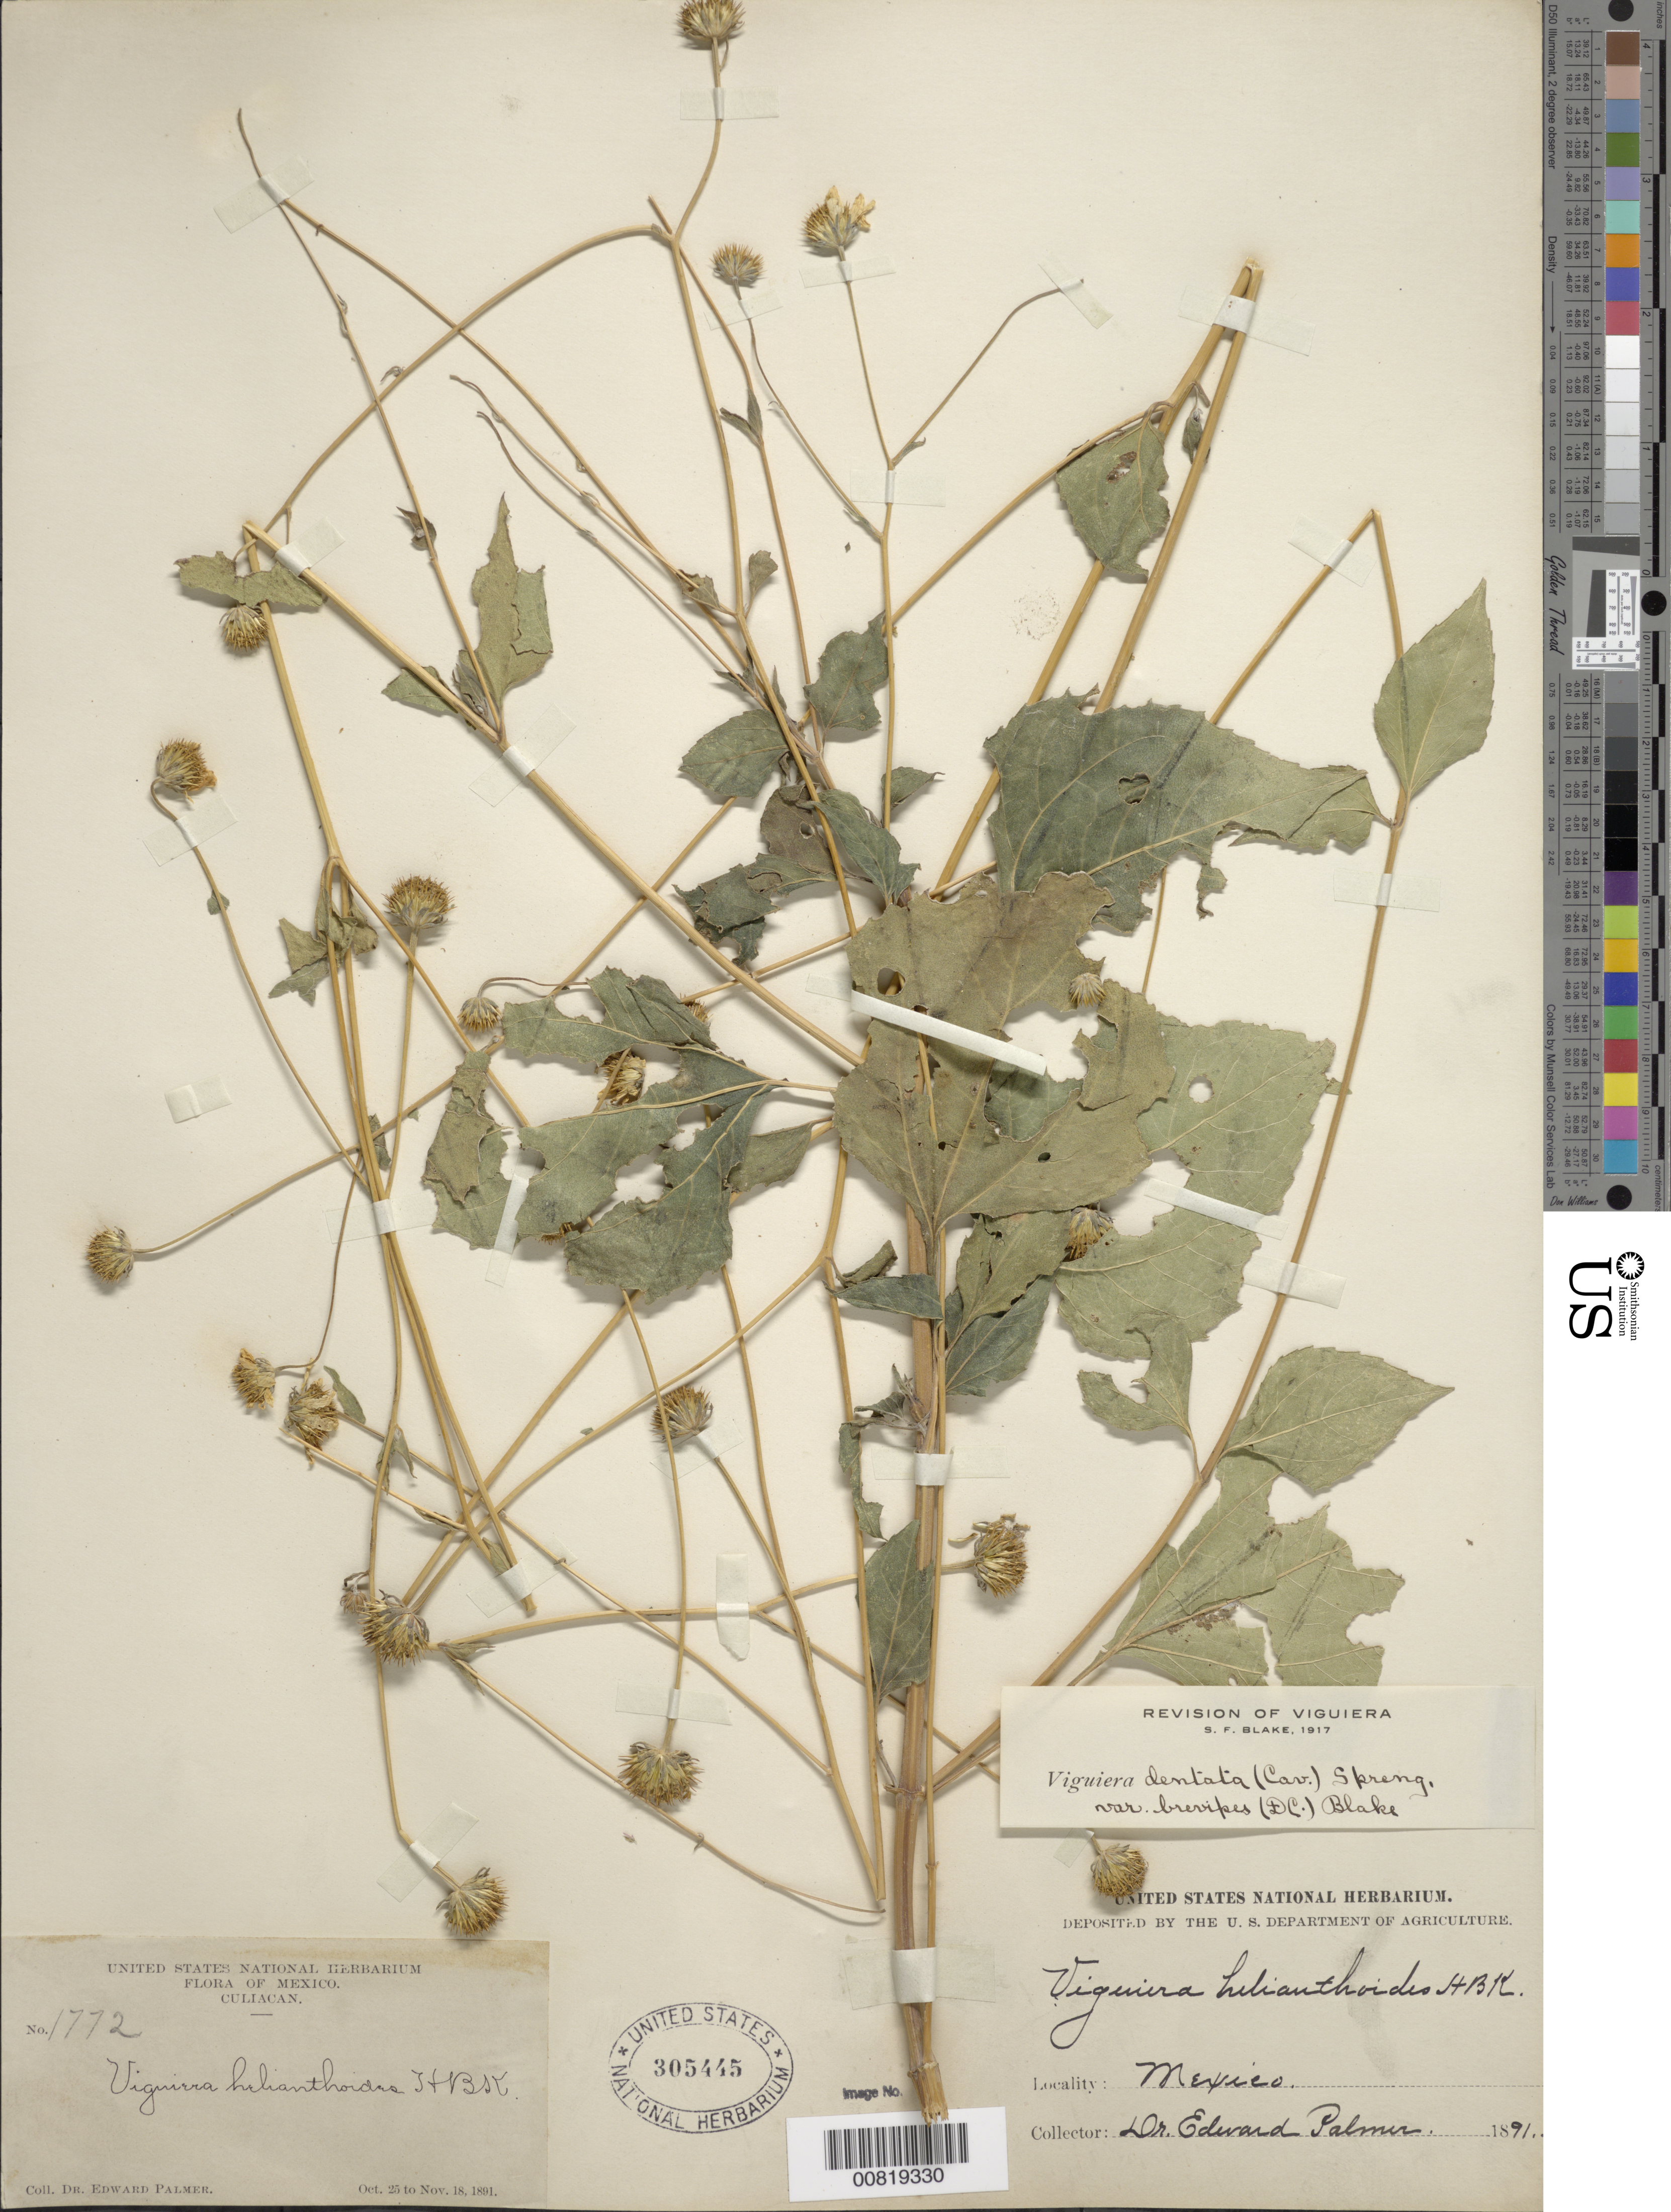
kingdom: Plantae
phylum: Tracheophyta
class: Magnoliopsida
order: Asterales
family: Asteraceae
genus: Viguiera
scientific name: Viguiera dentata var. brevipes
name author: (DC.) S.F. Blake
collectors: E. Palmer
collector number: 1772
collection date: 1891-10-25/1891-11-18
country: Mexico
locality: Culiacan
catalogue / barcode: US 305445